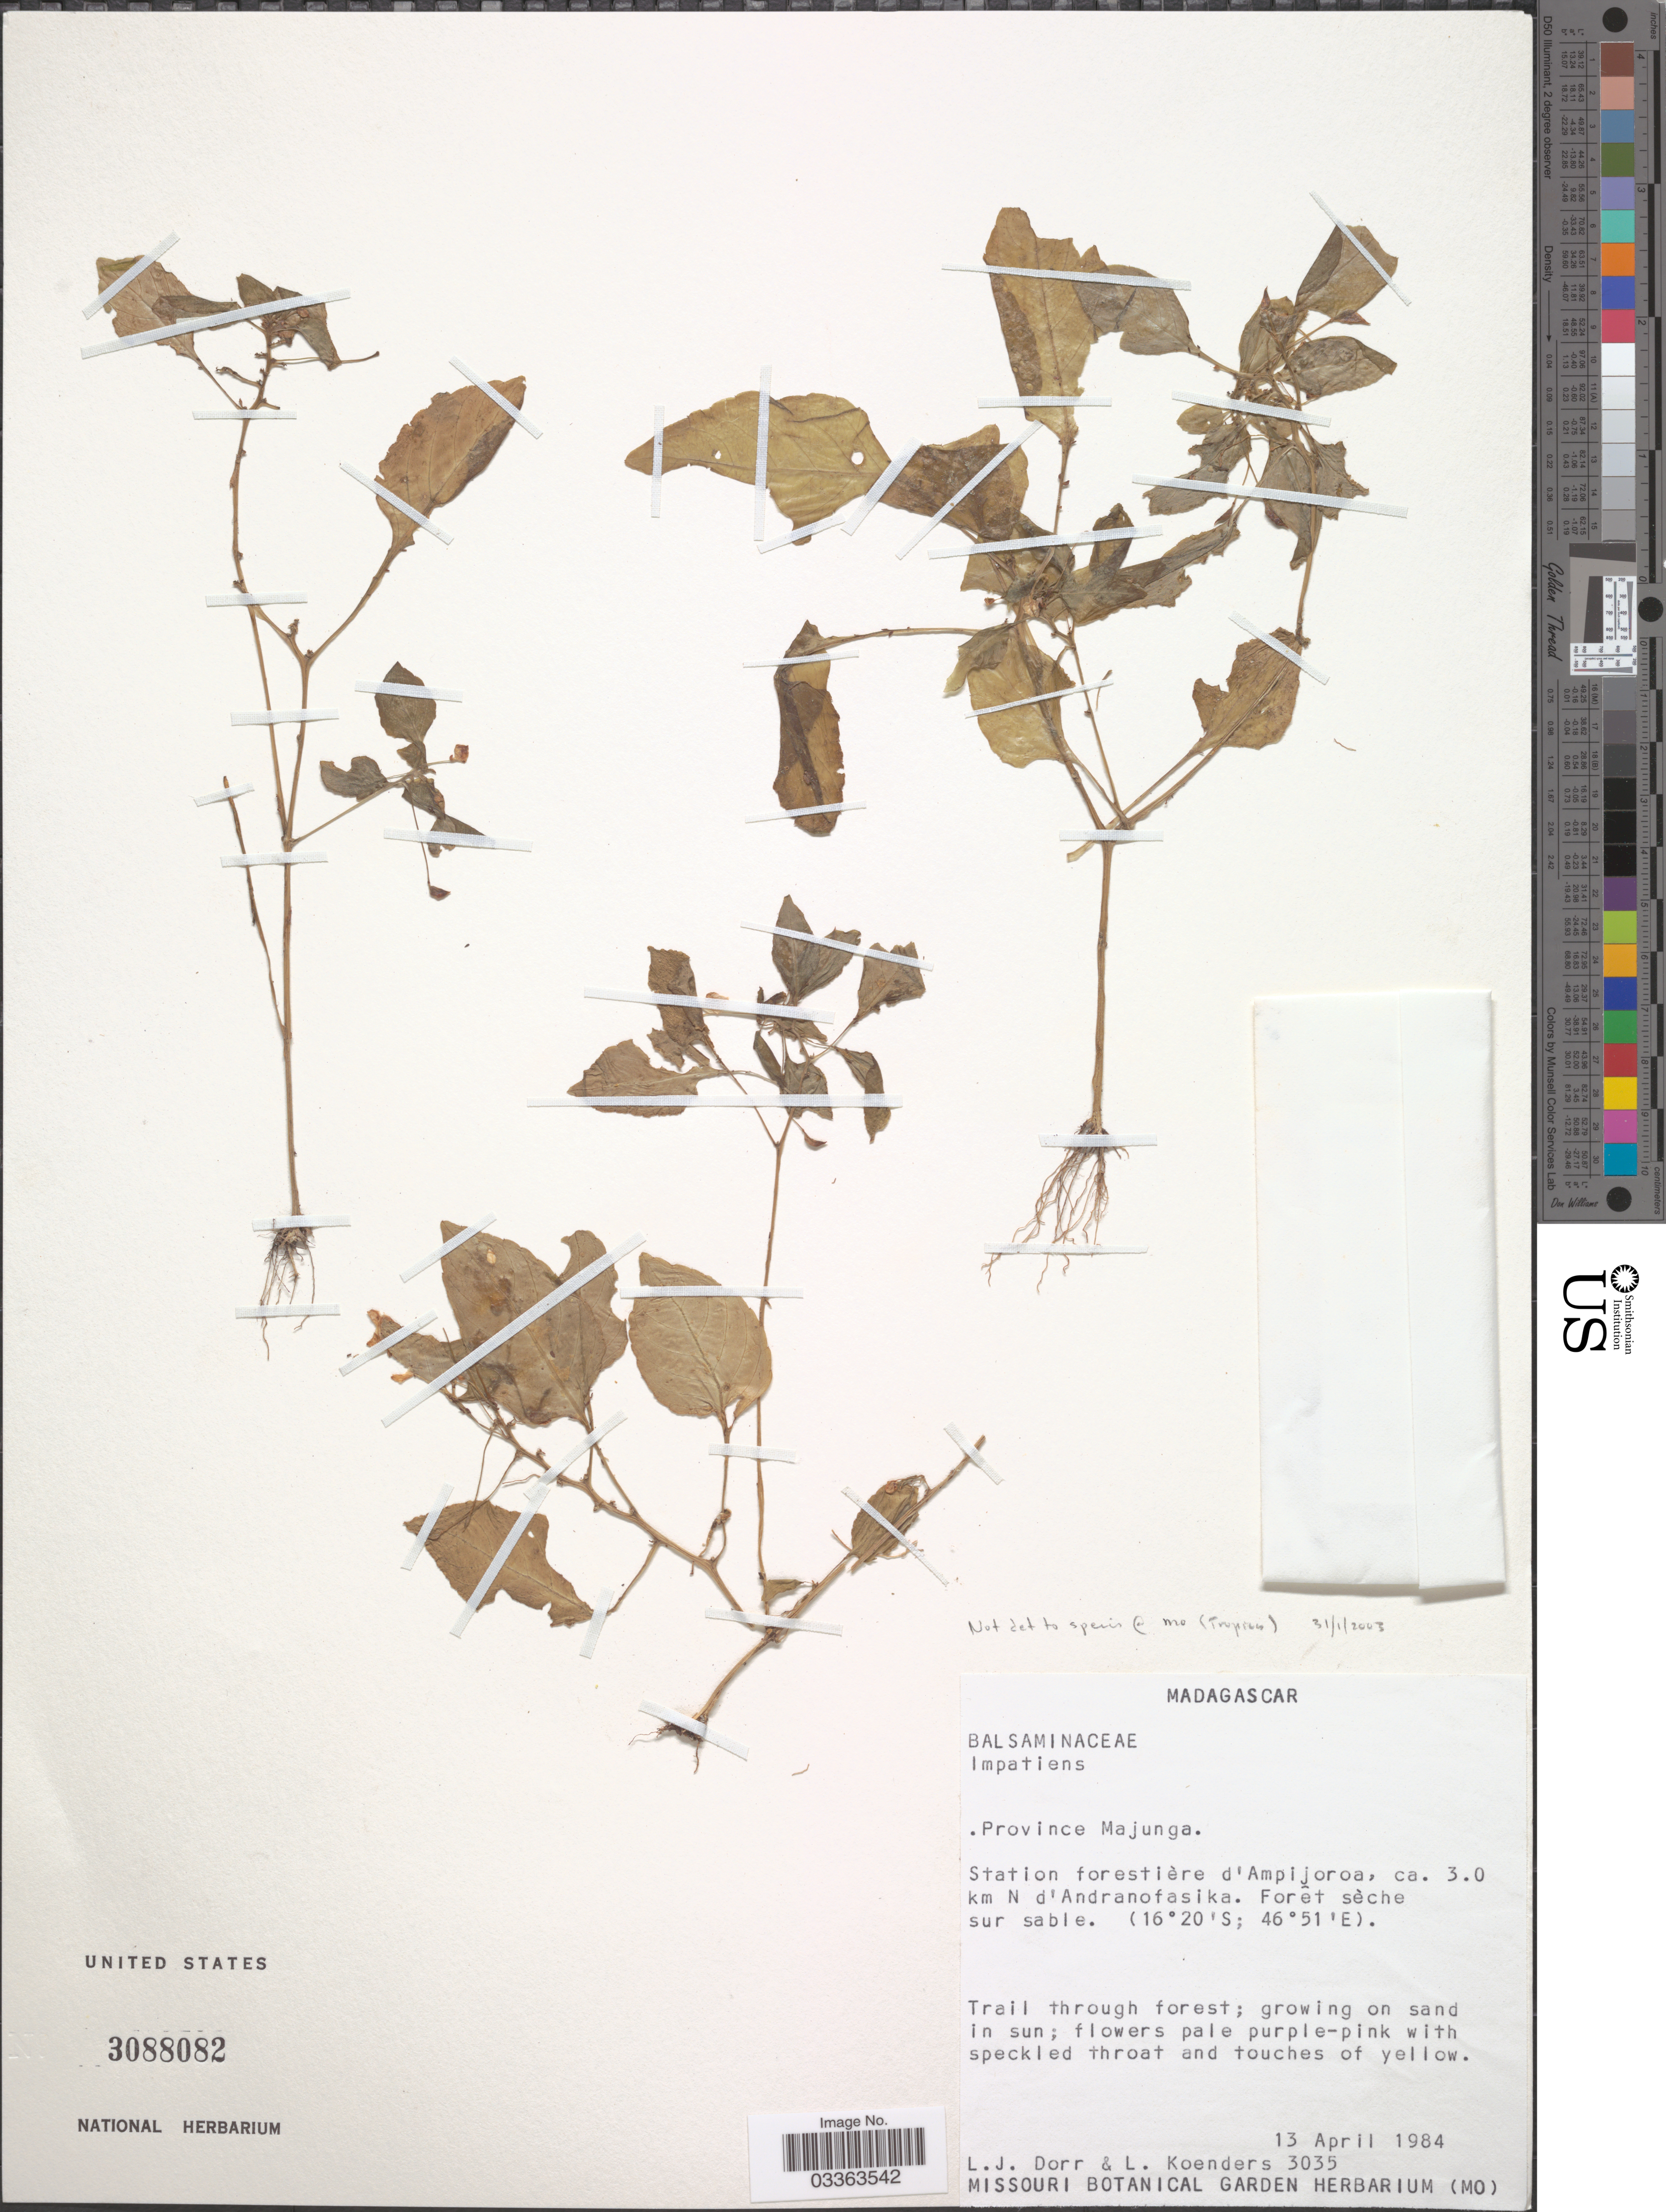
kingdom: Plantae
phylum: Tracheophyta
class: Magnoliopsida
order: Ericales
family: Balsaminaceae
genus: Impatiens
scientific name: Impatiens sp.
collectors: L. J. Dorr & L. Koenders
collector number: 3035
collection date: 1984-04-13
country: Madagascar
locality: Province Majunga, Station forestiére d'Ampijoroa, ca. 3.0 km N d'Andranofasika.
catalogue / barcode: US 3088082